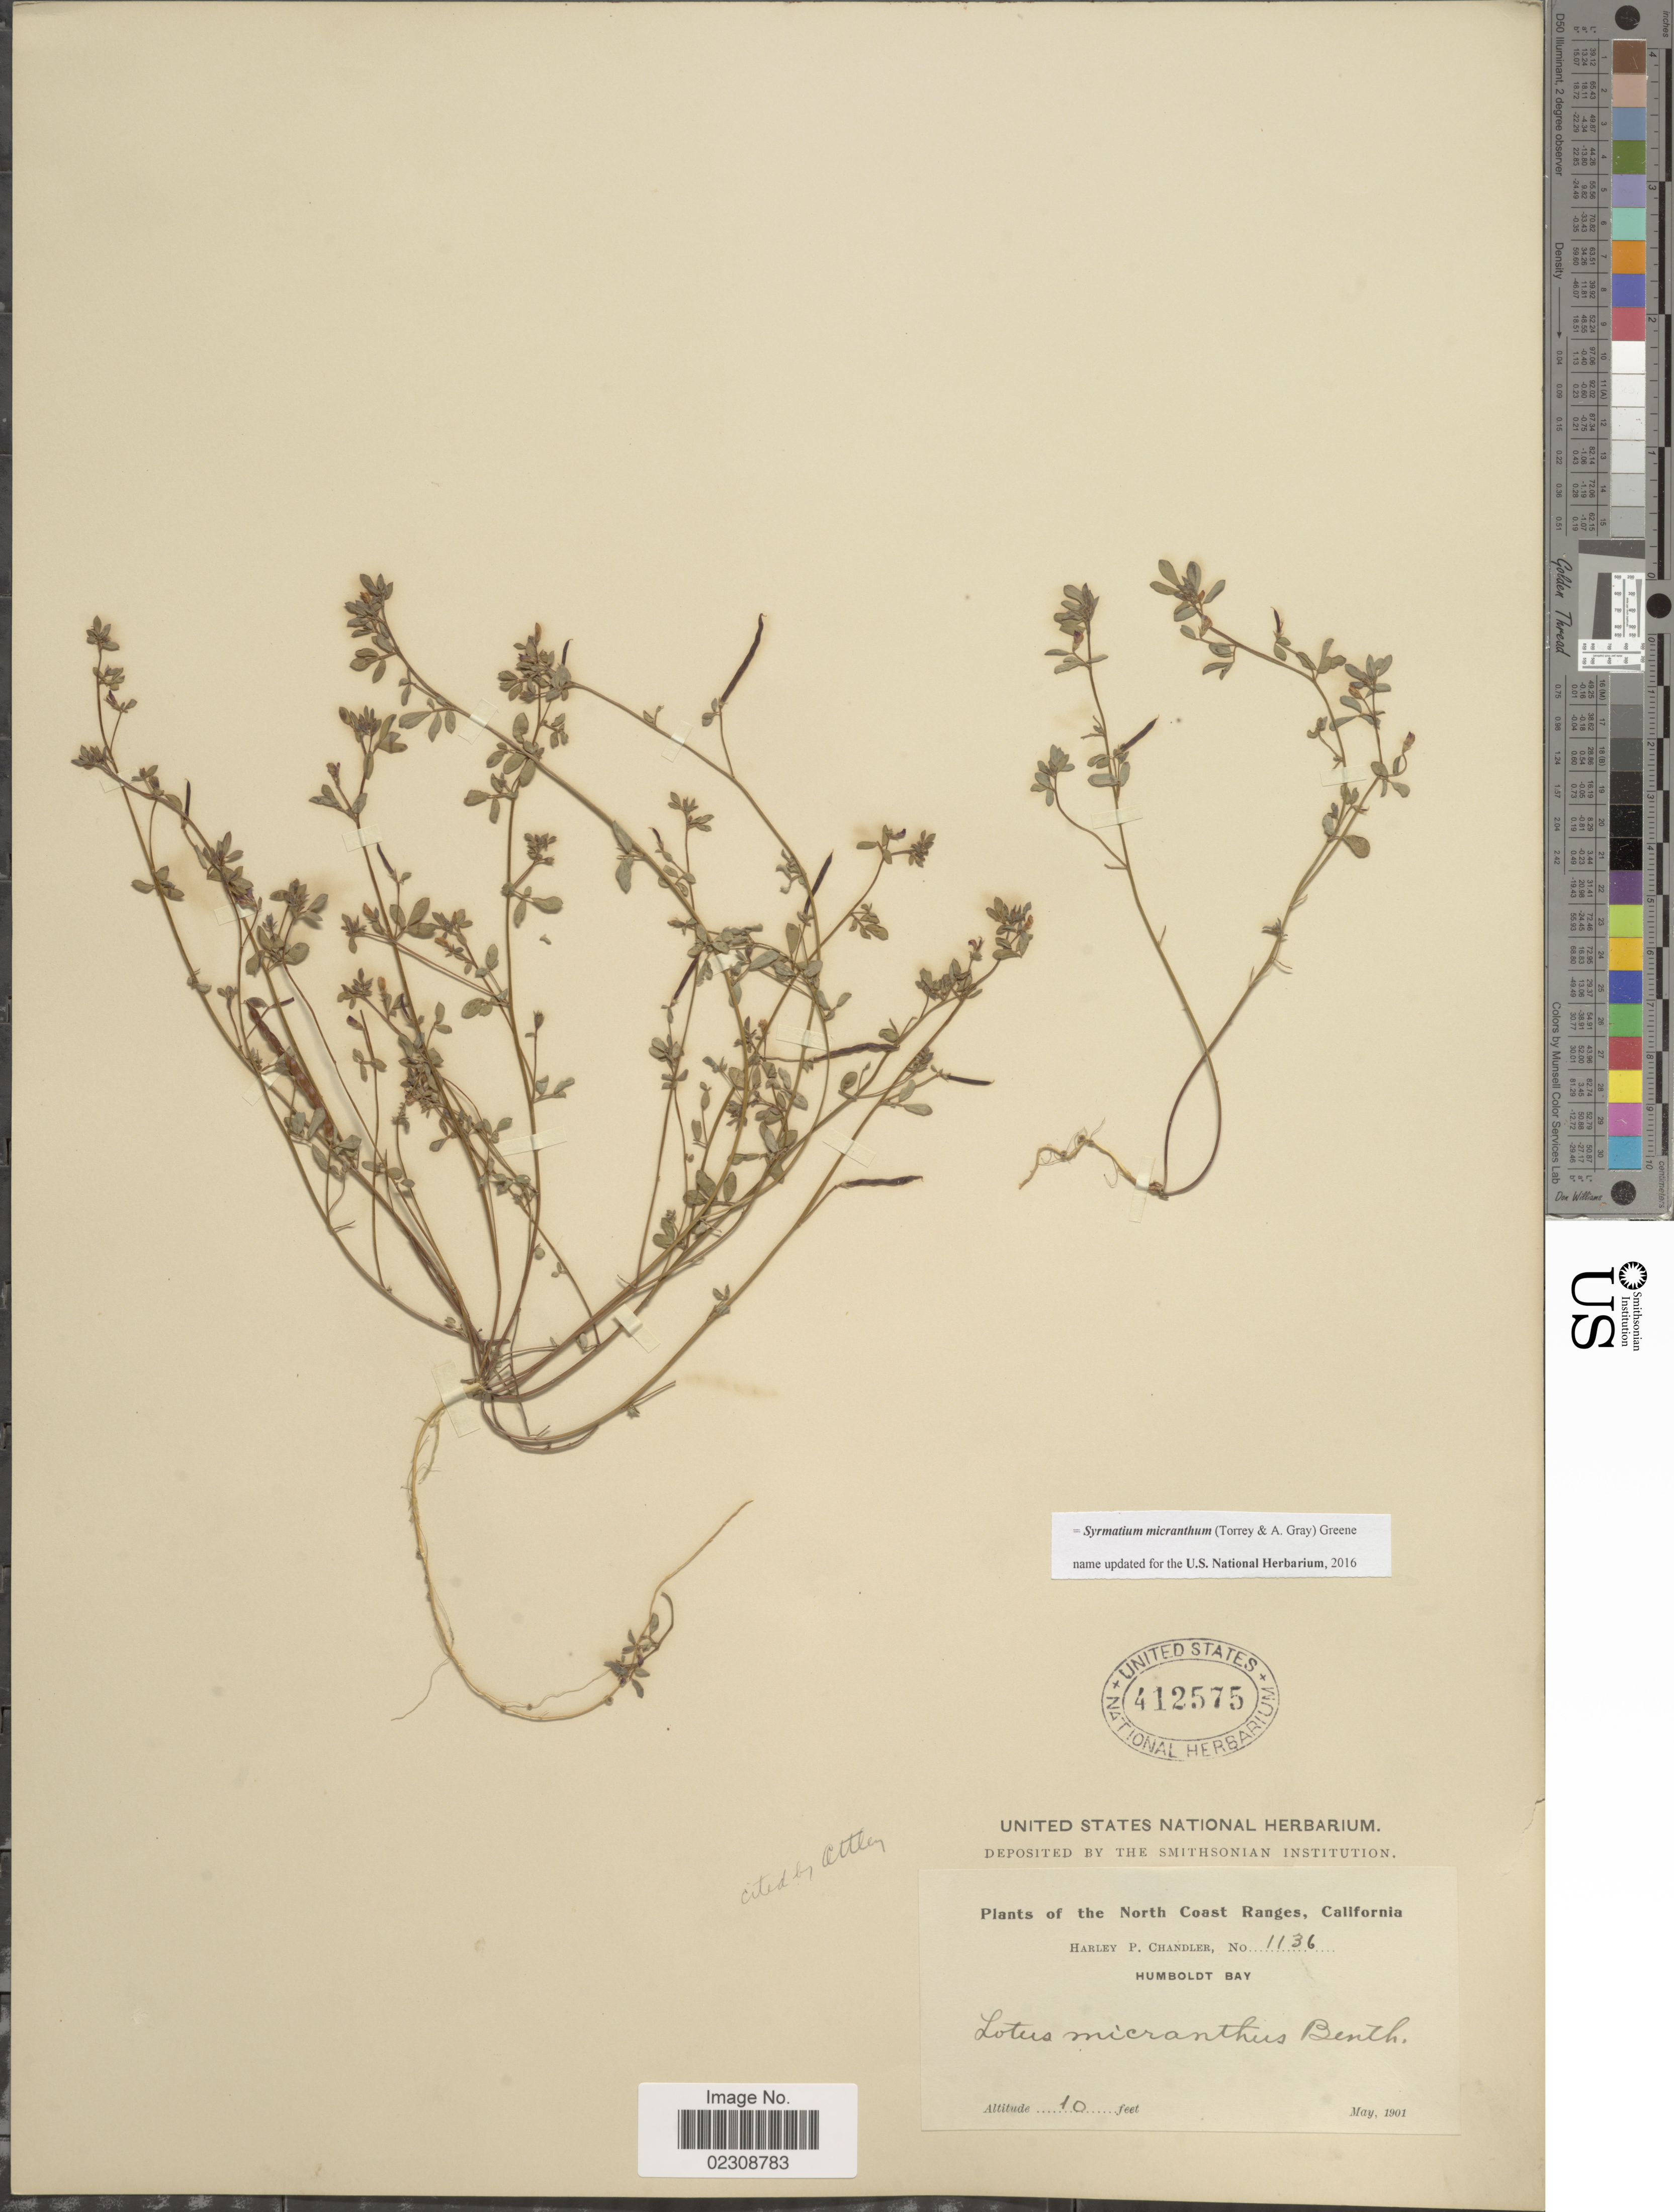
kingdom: Plantae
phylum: Tracheophyta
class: Magnoliopsida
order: Fabales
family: Fabaceae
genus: Syrmatium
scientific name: Syrmatium micranthum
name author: (Torr. & A. Gray) Greene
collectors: H. Chandler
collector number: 1136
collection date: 1901-05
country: United States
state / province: California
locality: North Coast Ranges. Humboldt Bay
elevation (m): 3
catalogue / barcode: US 412575